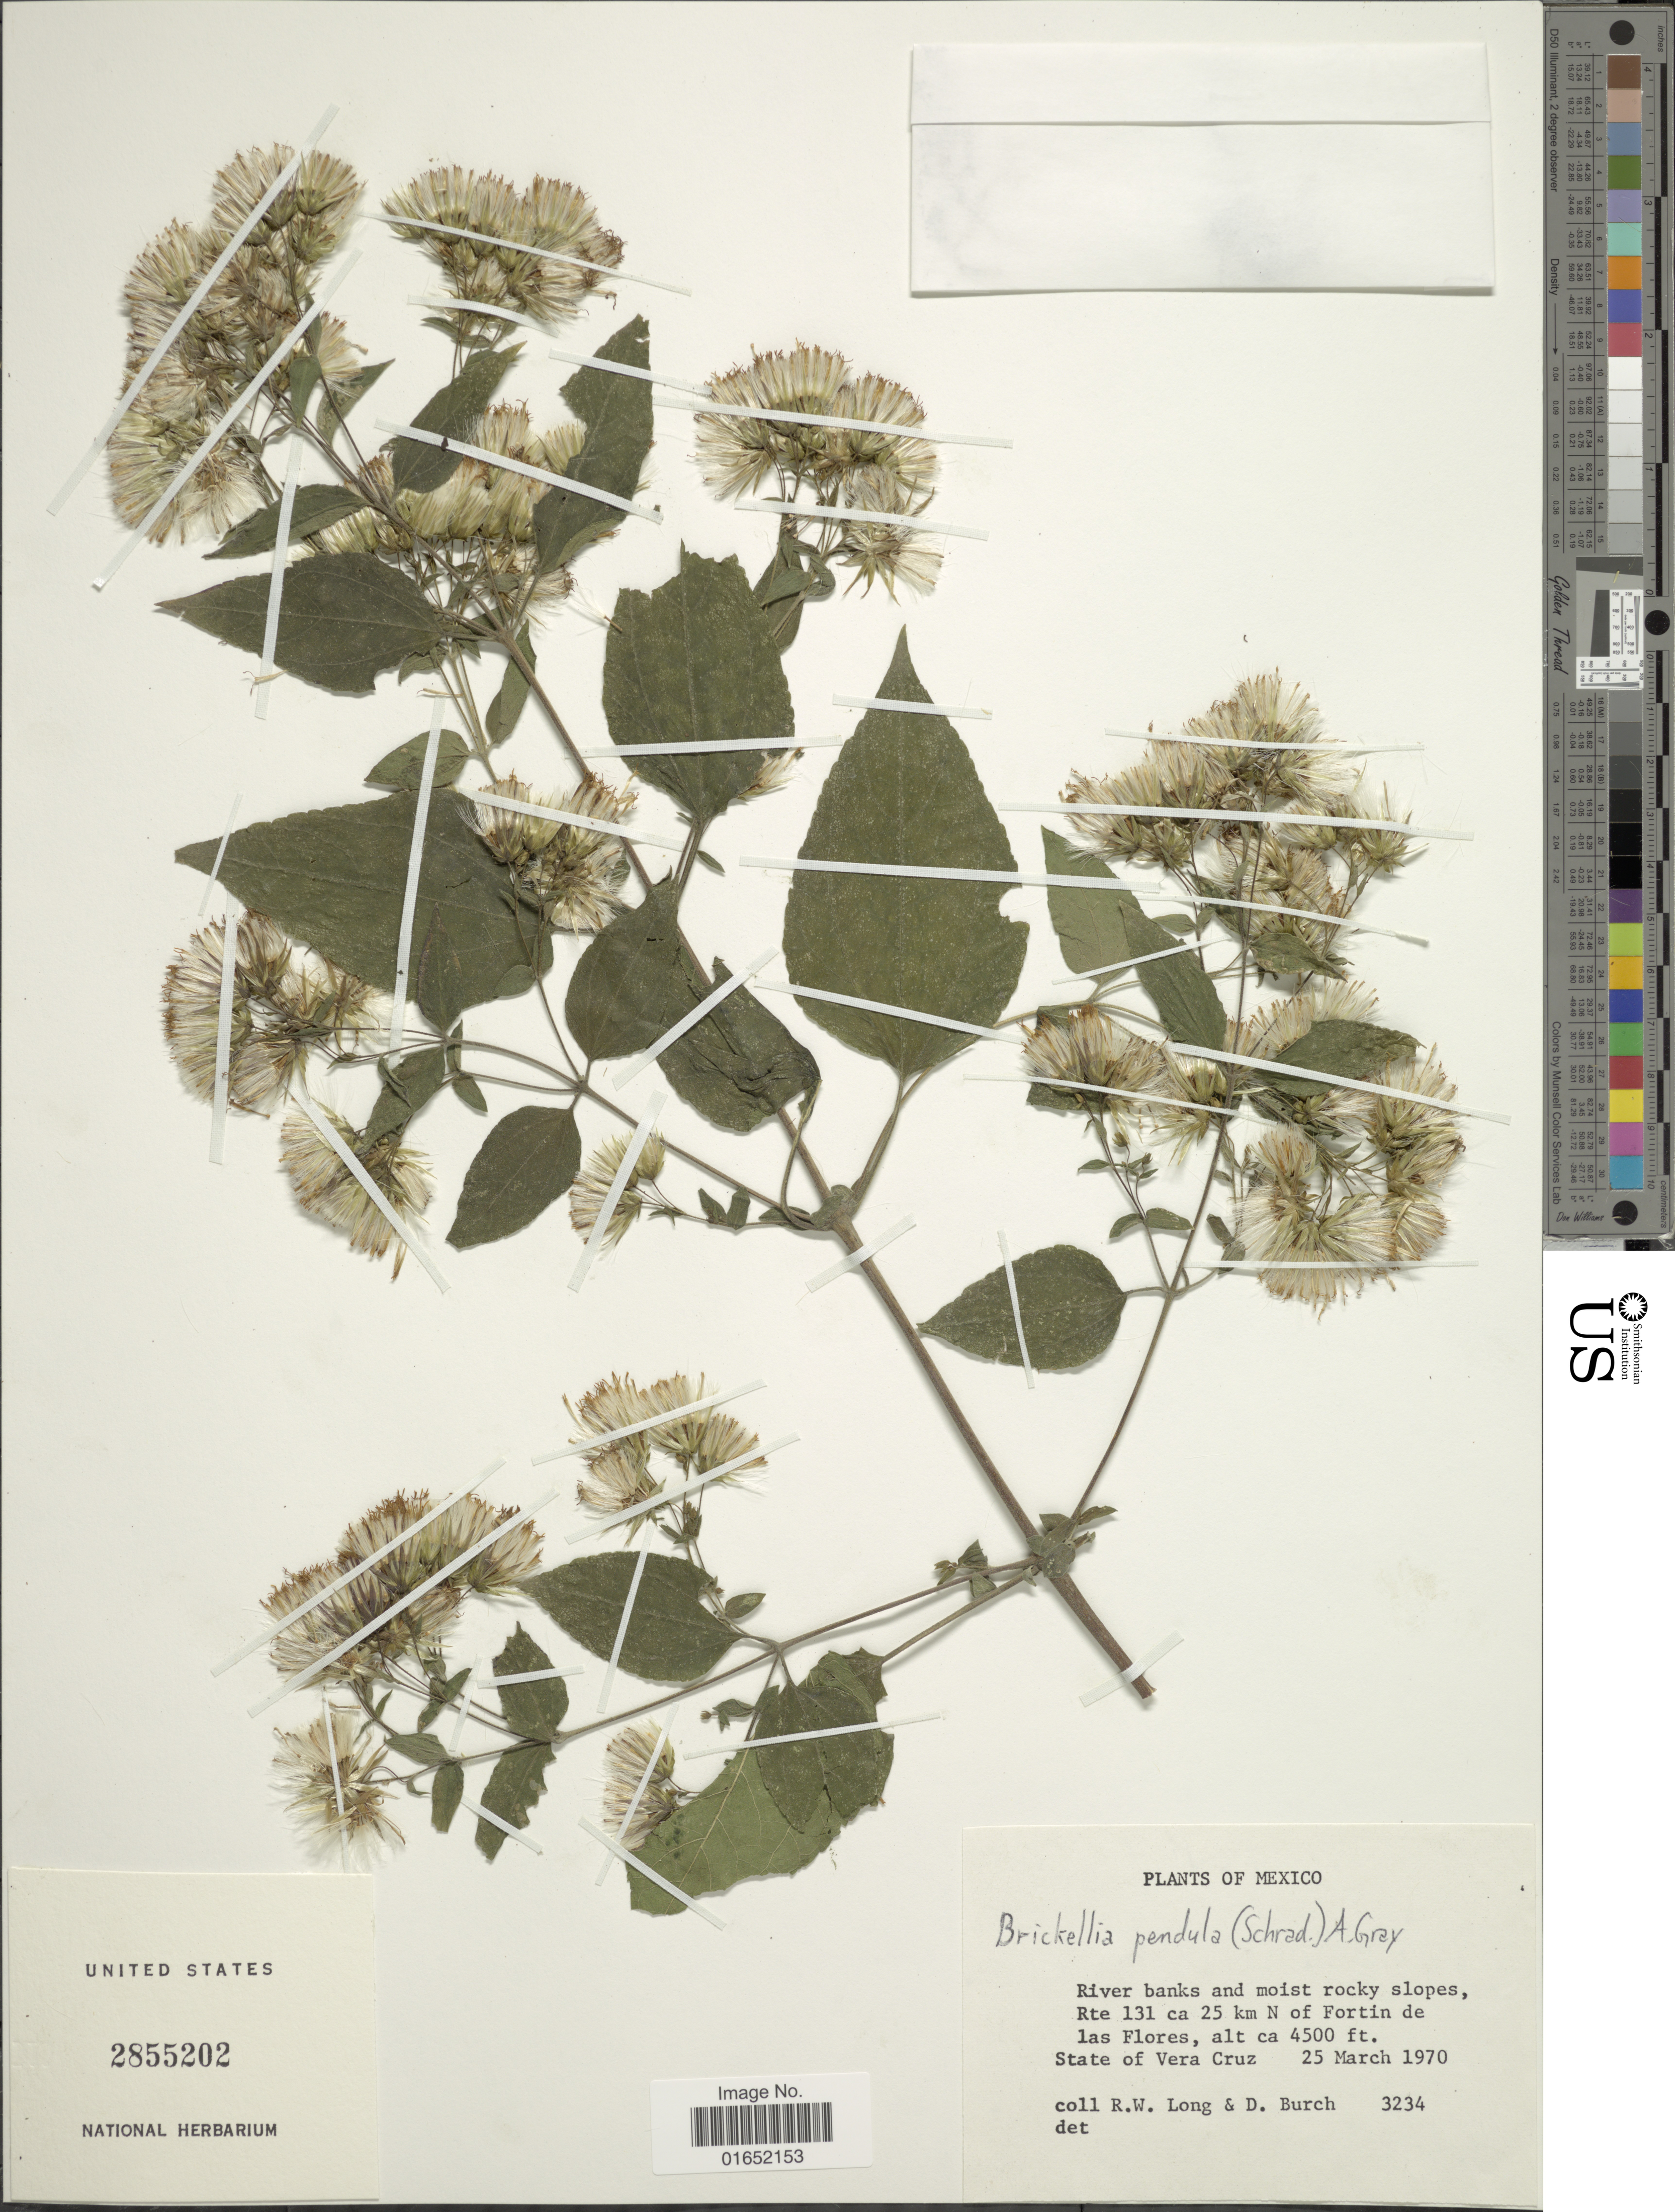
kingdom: Plantae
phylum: Tracheophyta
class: Magnoliopsida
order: Asterales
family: Asteraceae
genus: Brickellia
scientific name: Brickellia pendula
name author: (Schrad.) A. Gray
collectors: R. W. Long & D. Burch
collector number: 3234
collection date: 1970-03-25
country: Mexico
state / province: Veracruz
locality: River banks and moist rocky slopes, Rte 131 ca 25 km N of Fortin de las Flores, State of Vera Cruz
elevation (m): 1372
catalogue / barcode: US 2855202